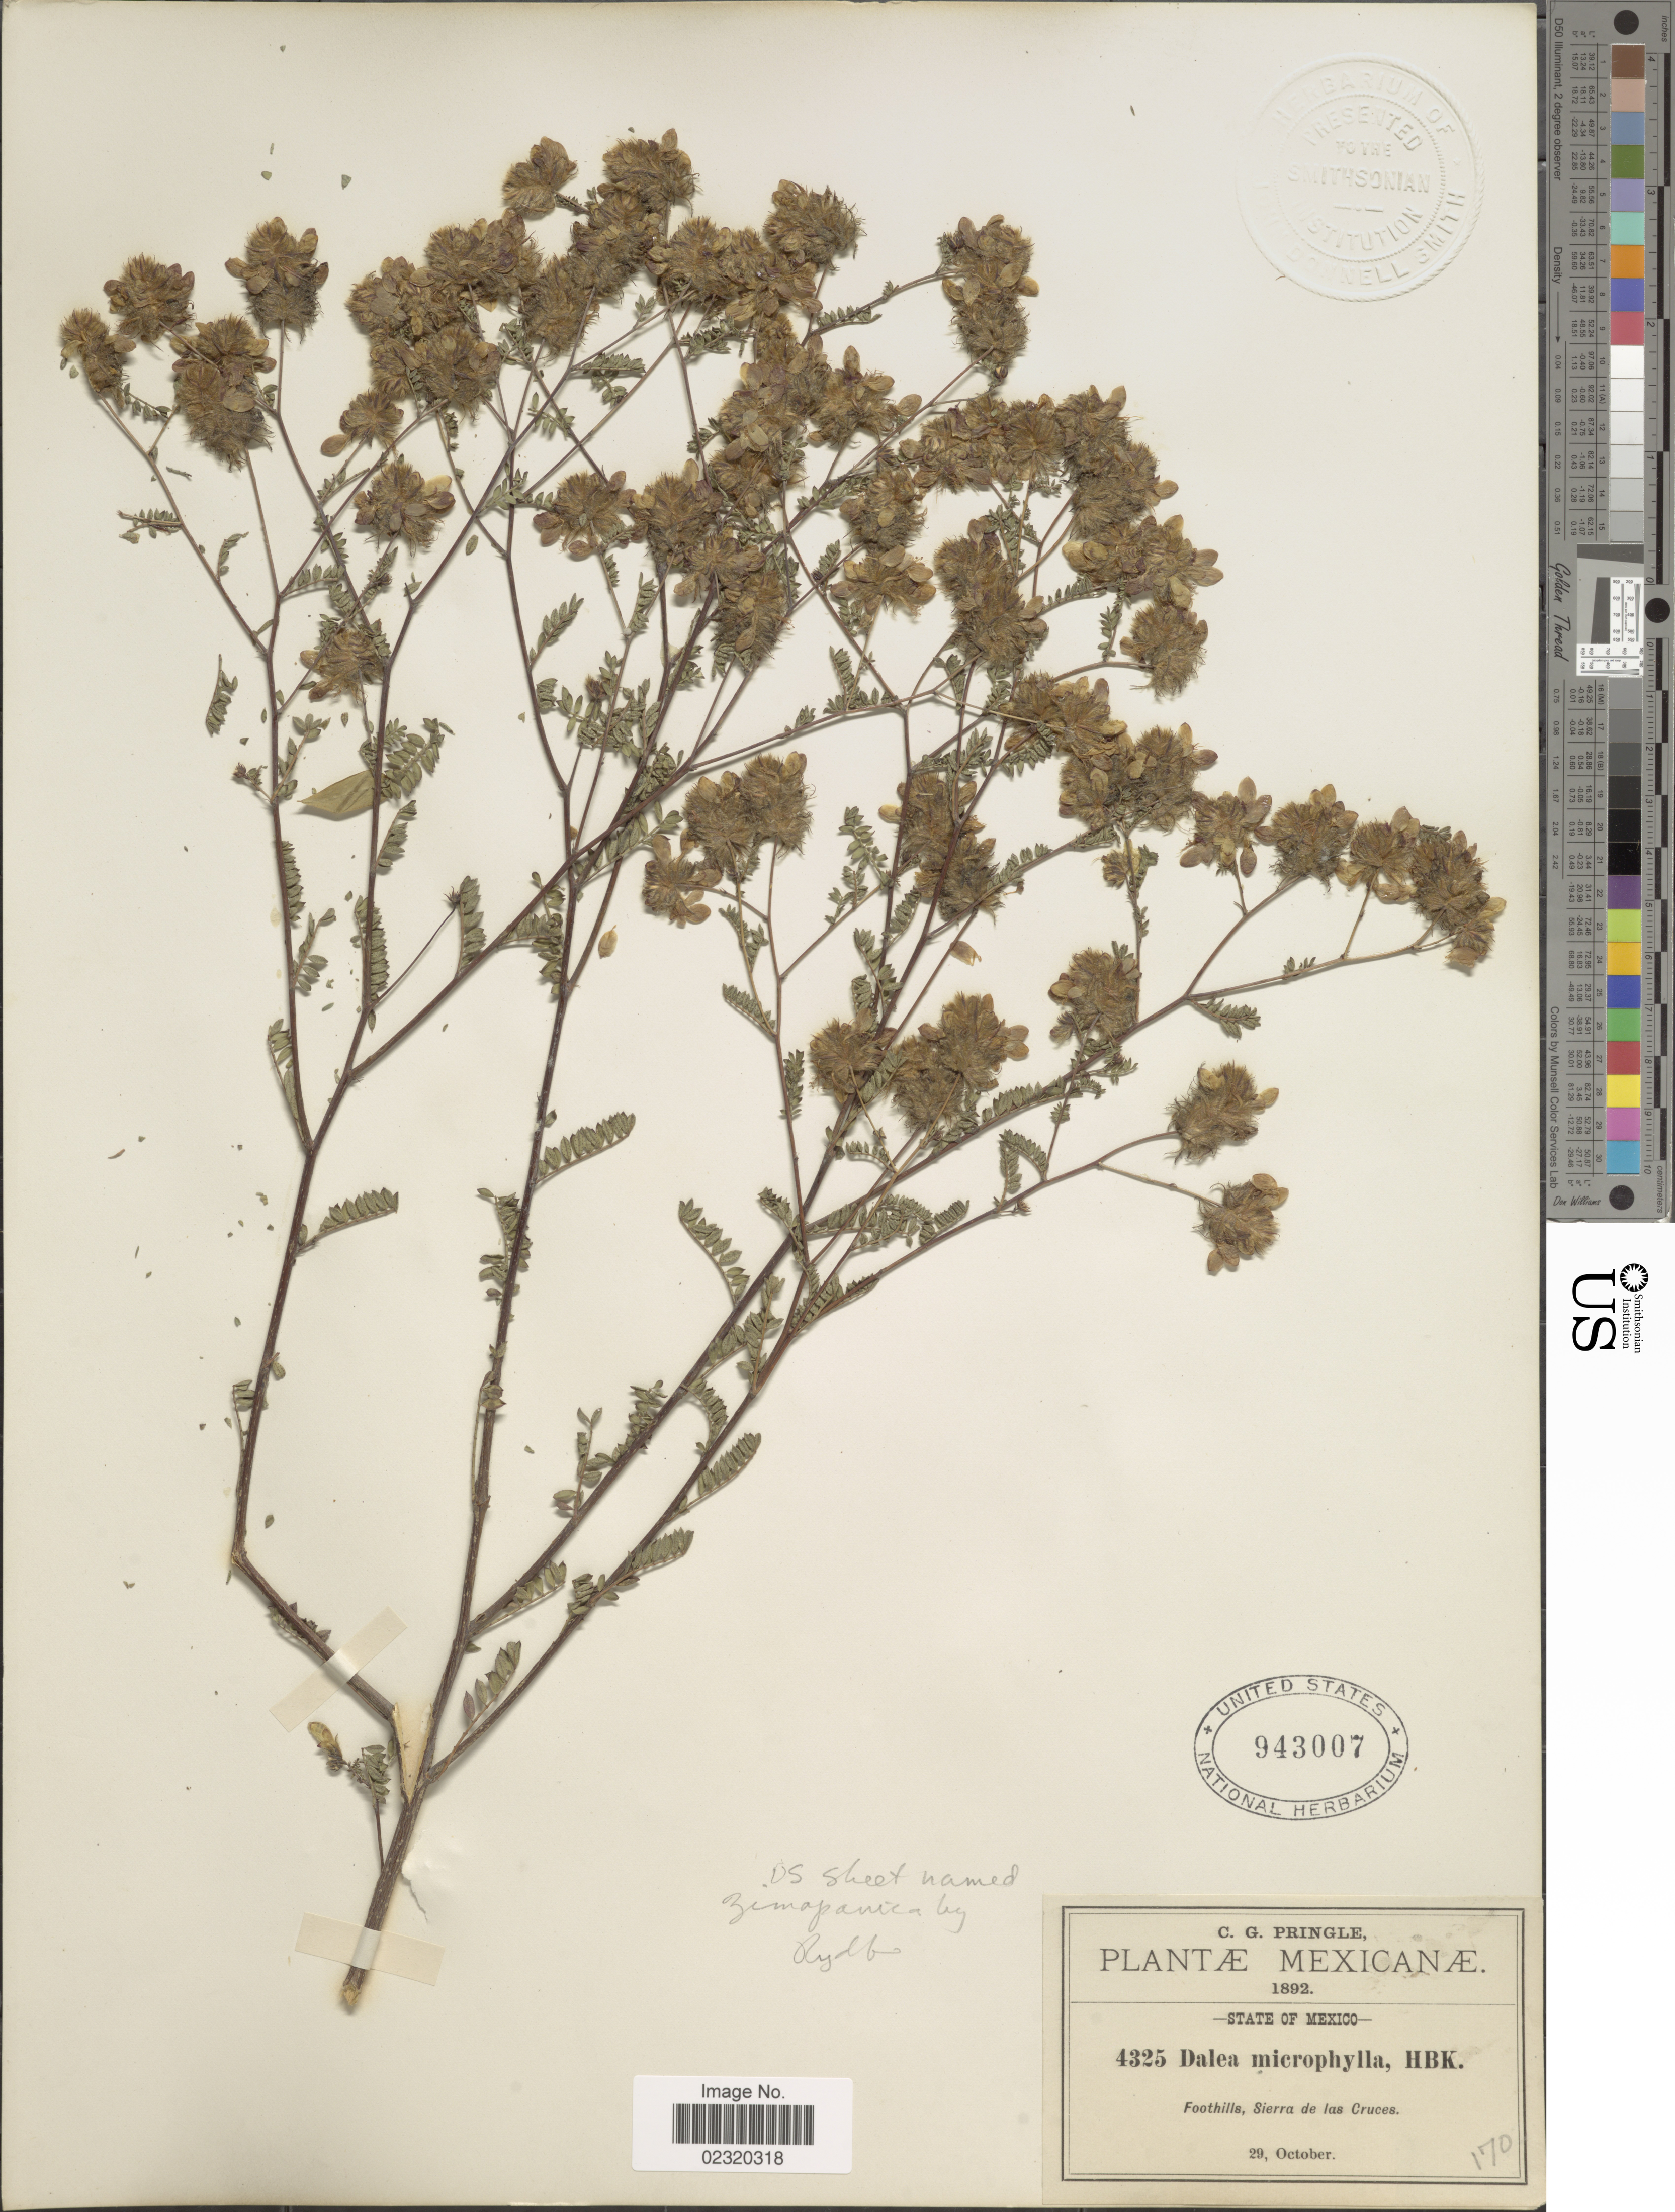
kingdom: Plantae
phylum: Tracheophyta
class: Magnoliopsida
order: Fabales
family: Fabaceae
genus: Dalea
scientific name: Dalea zimapanica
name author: S. Schauer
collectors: C. G. Pringle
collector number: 4325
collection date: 1892-10-29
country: Mexico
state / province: México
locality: Foothills, Sierra de las Cruces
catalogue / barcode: US 943007